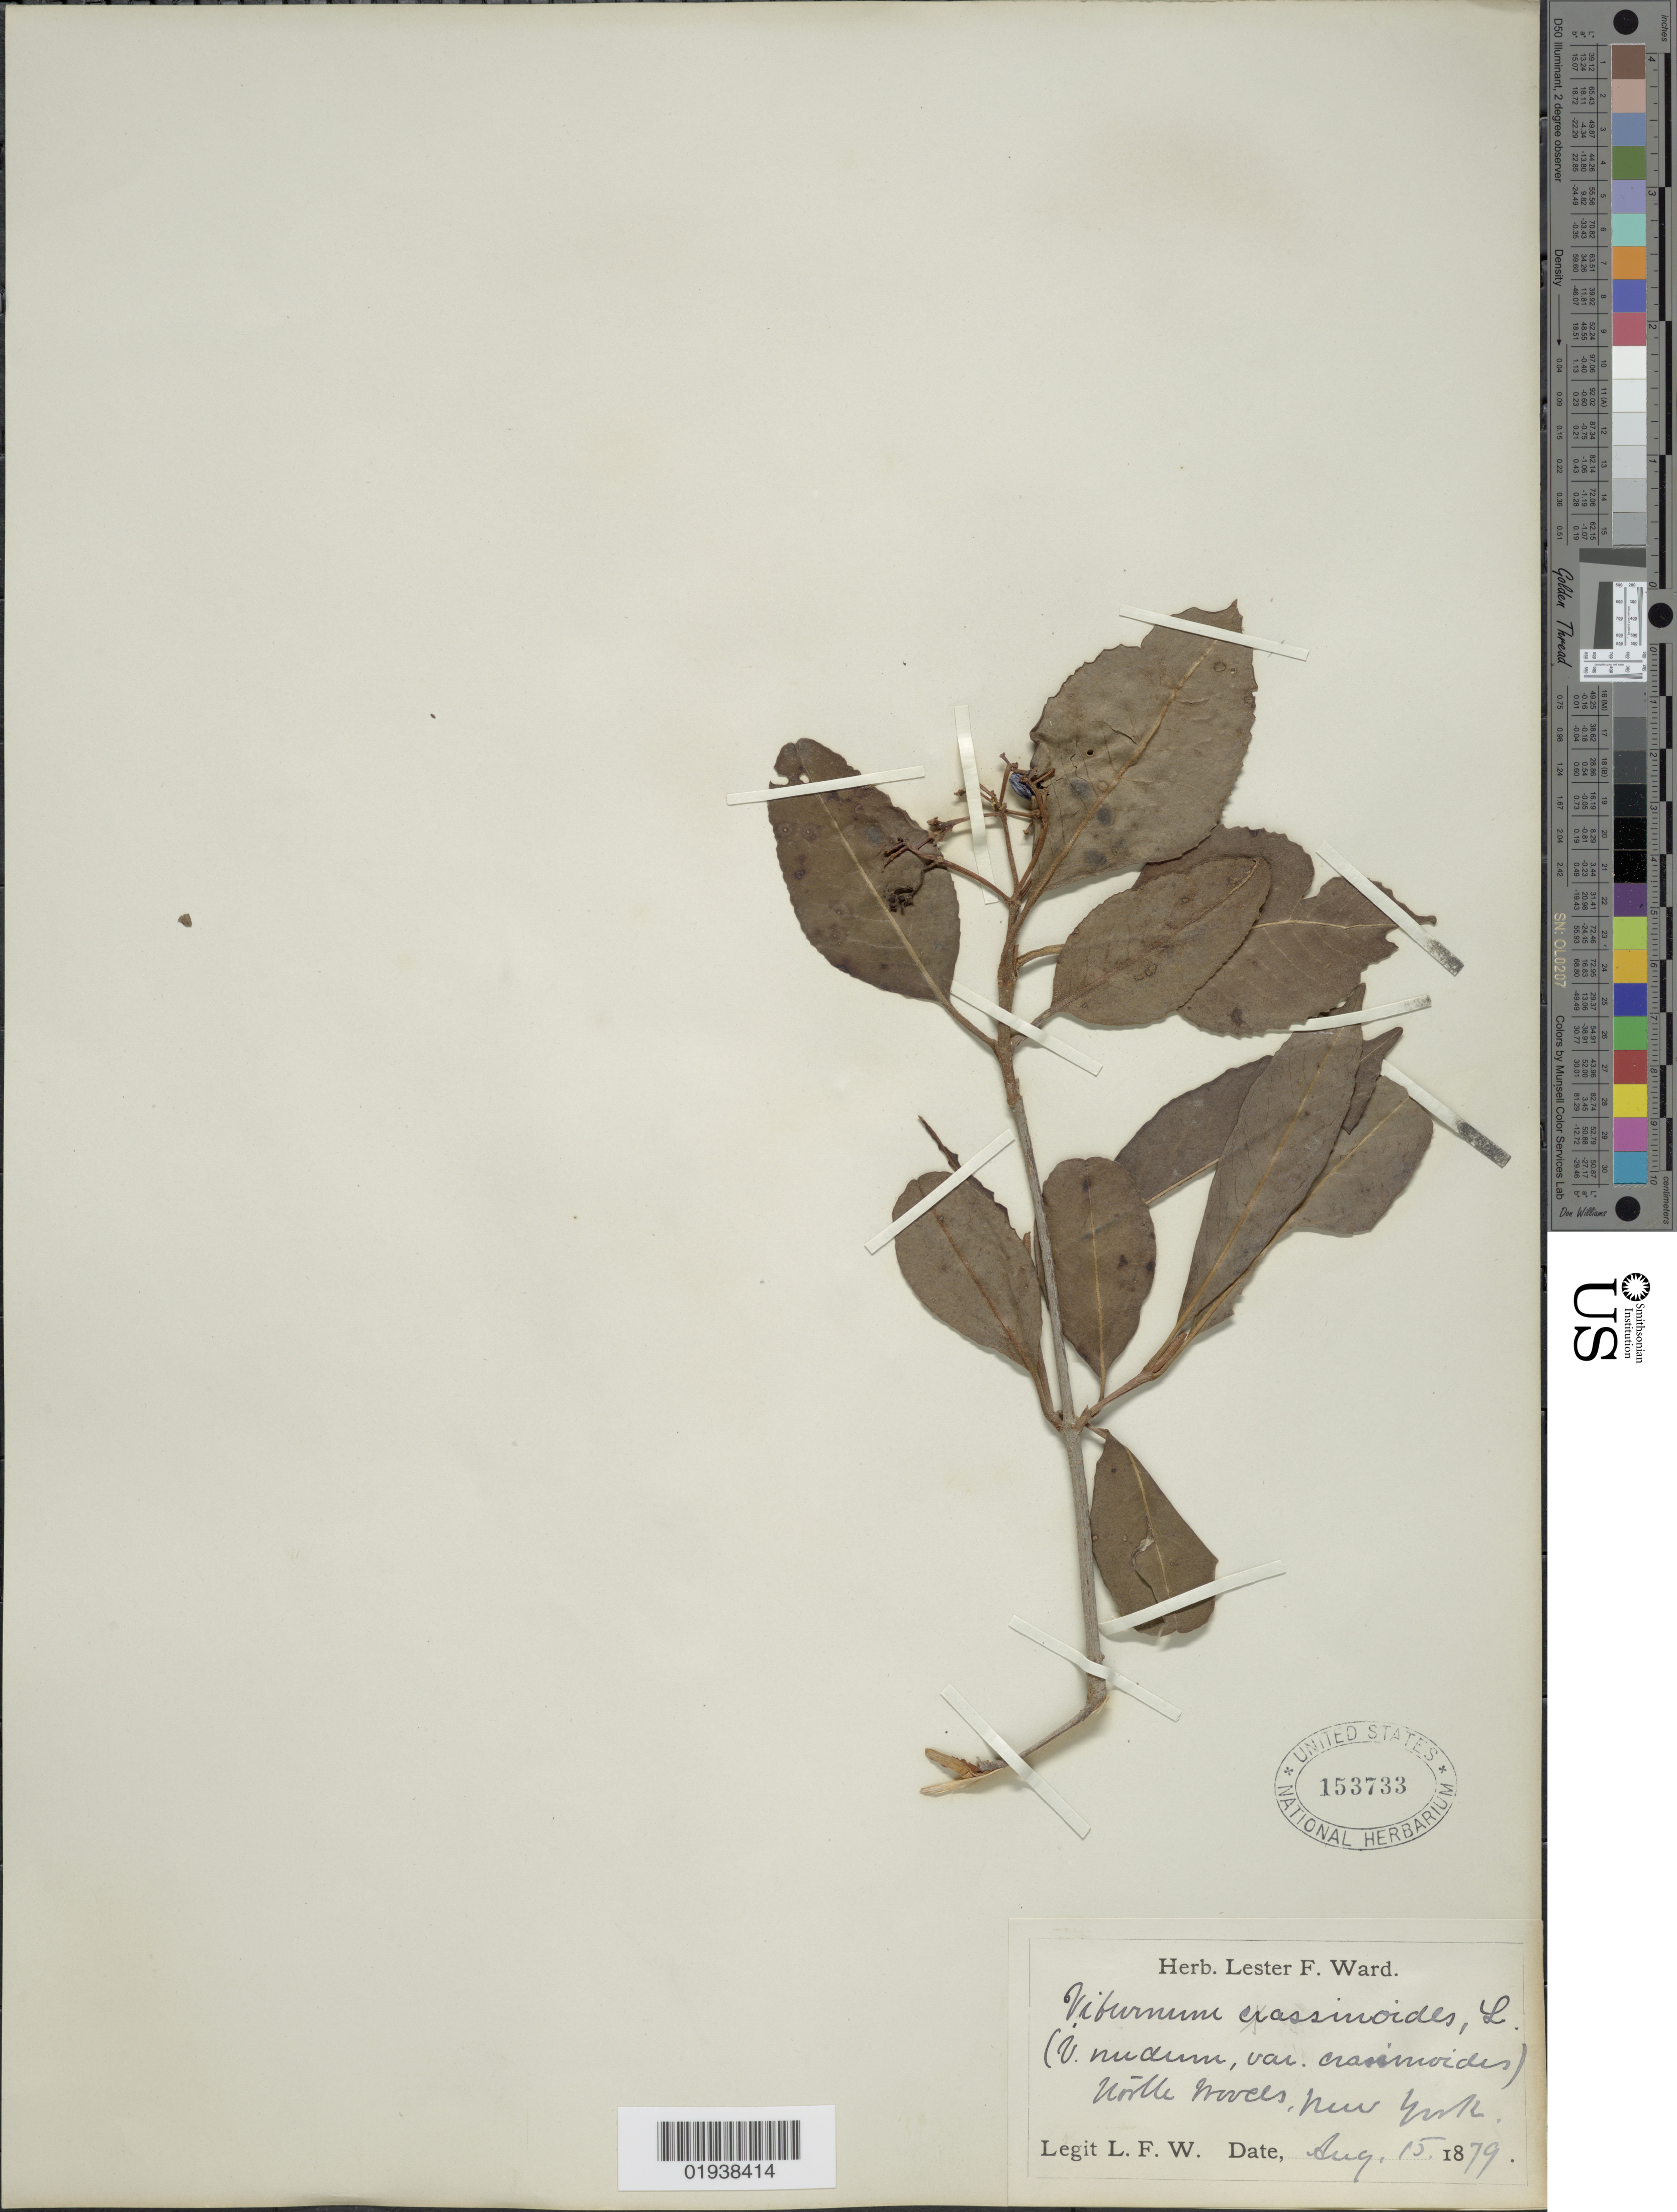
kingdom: Plantae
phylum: Tracheophyta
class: Magnoliopsida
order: Dipsacales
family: Viburnaceae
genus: Viburnum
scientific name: Viburnum cassinoides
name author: L.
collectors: L. F. Ward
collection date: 1879-08-15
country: United States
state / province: New York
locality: North Woods.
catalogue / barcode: US 153733